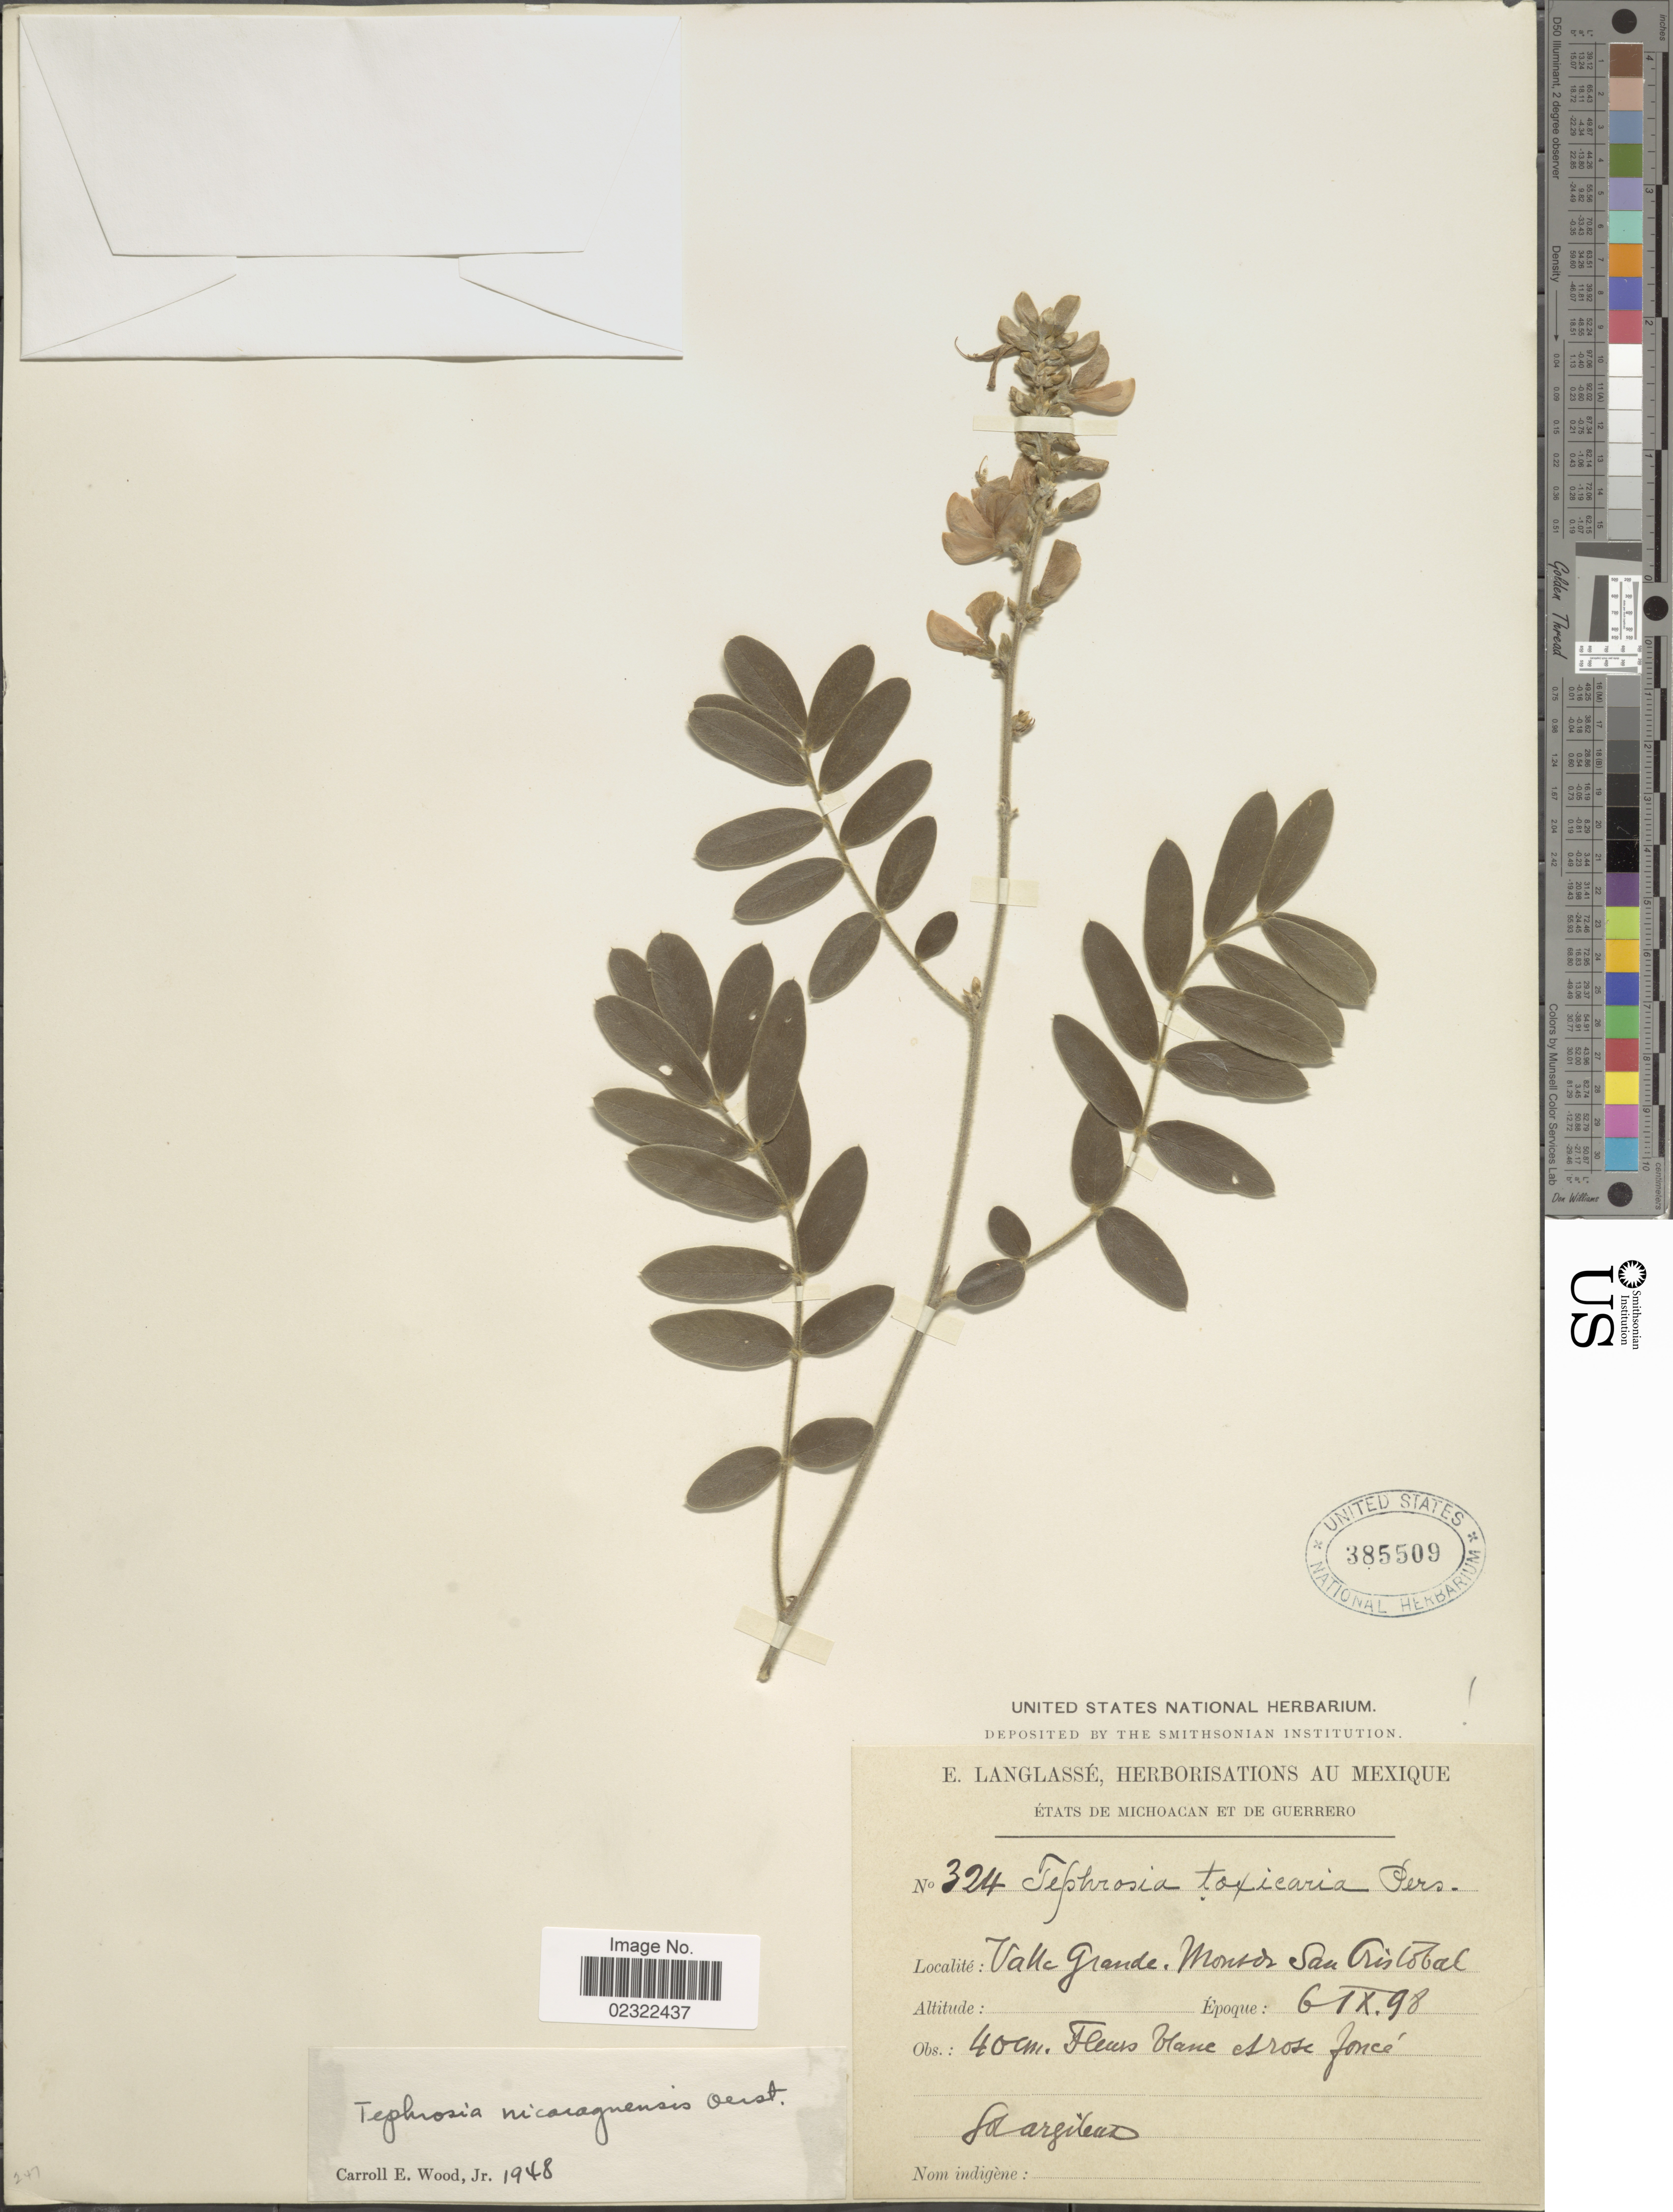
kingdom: Plantae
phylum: Tracheophyta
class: Magnoliopsida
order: Fabales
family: Fabaceae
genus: Tephrosia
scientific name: Tephrosia nicaraguensis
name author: Oerst.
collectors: E. Langlassé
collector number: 324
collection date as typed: Transcribed d/m/y: 6/9/98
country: Mexico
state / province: Michoacán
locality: Etats de Michoacan et de Guerrero, Valle Grande, Mont de San Cristobal.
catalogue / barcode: US 385509